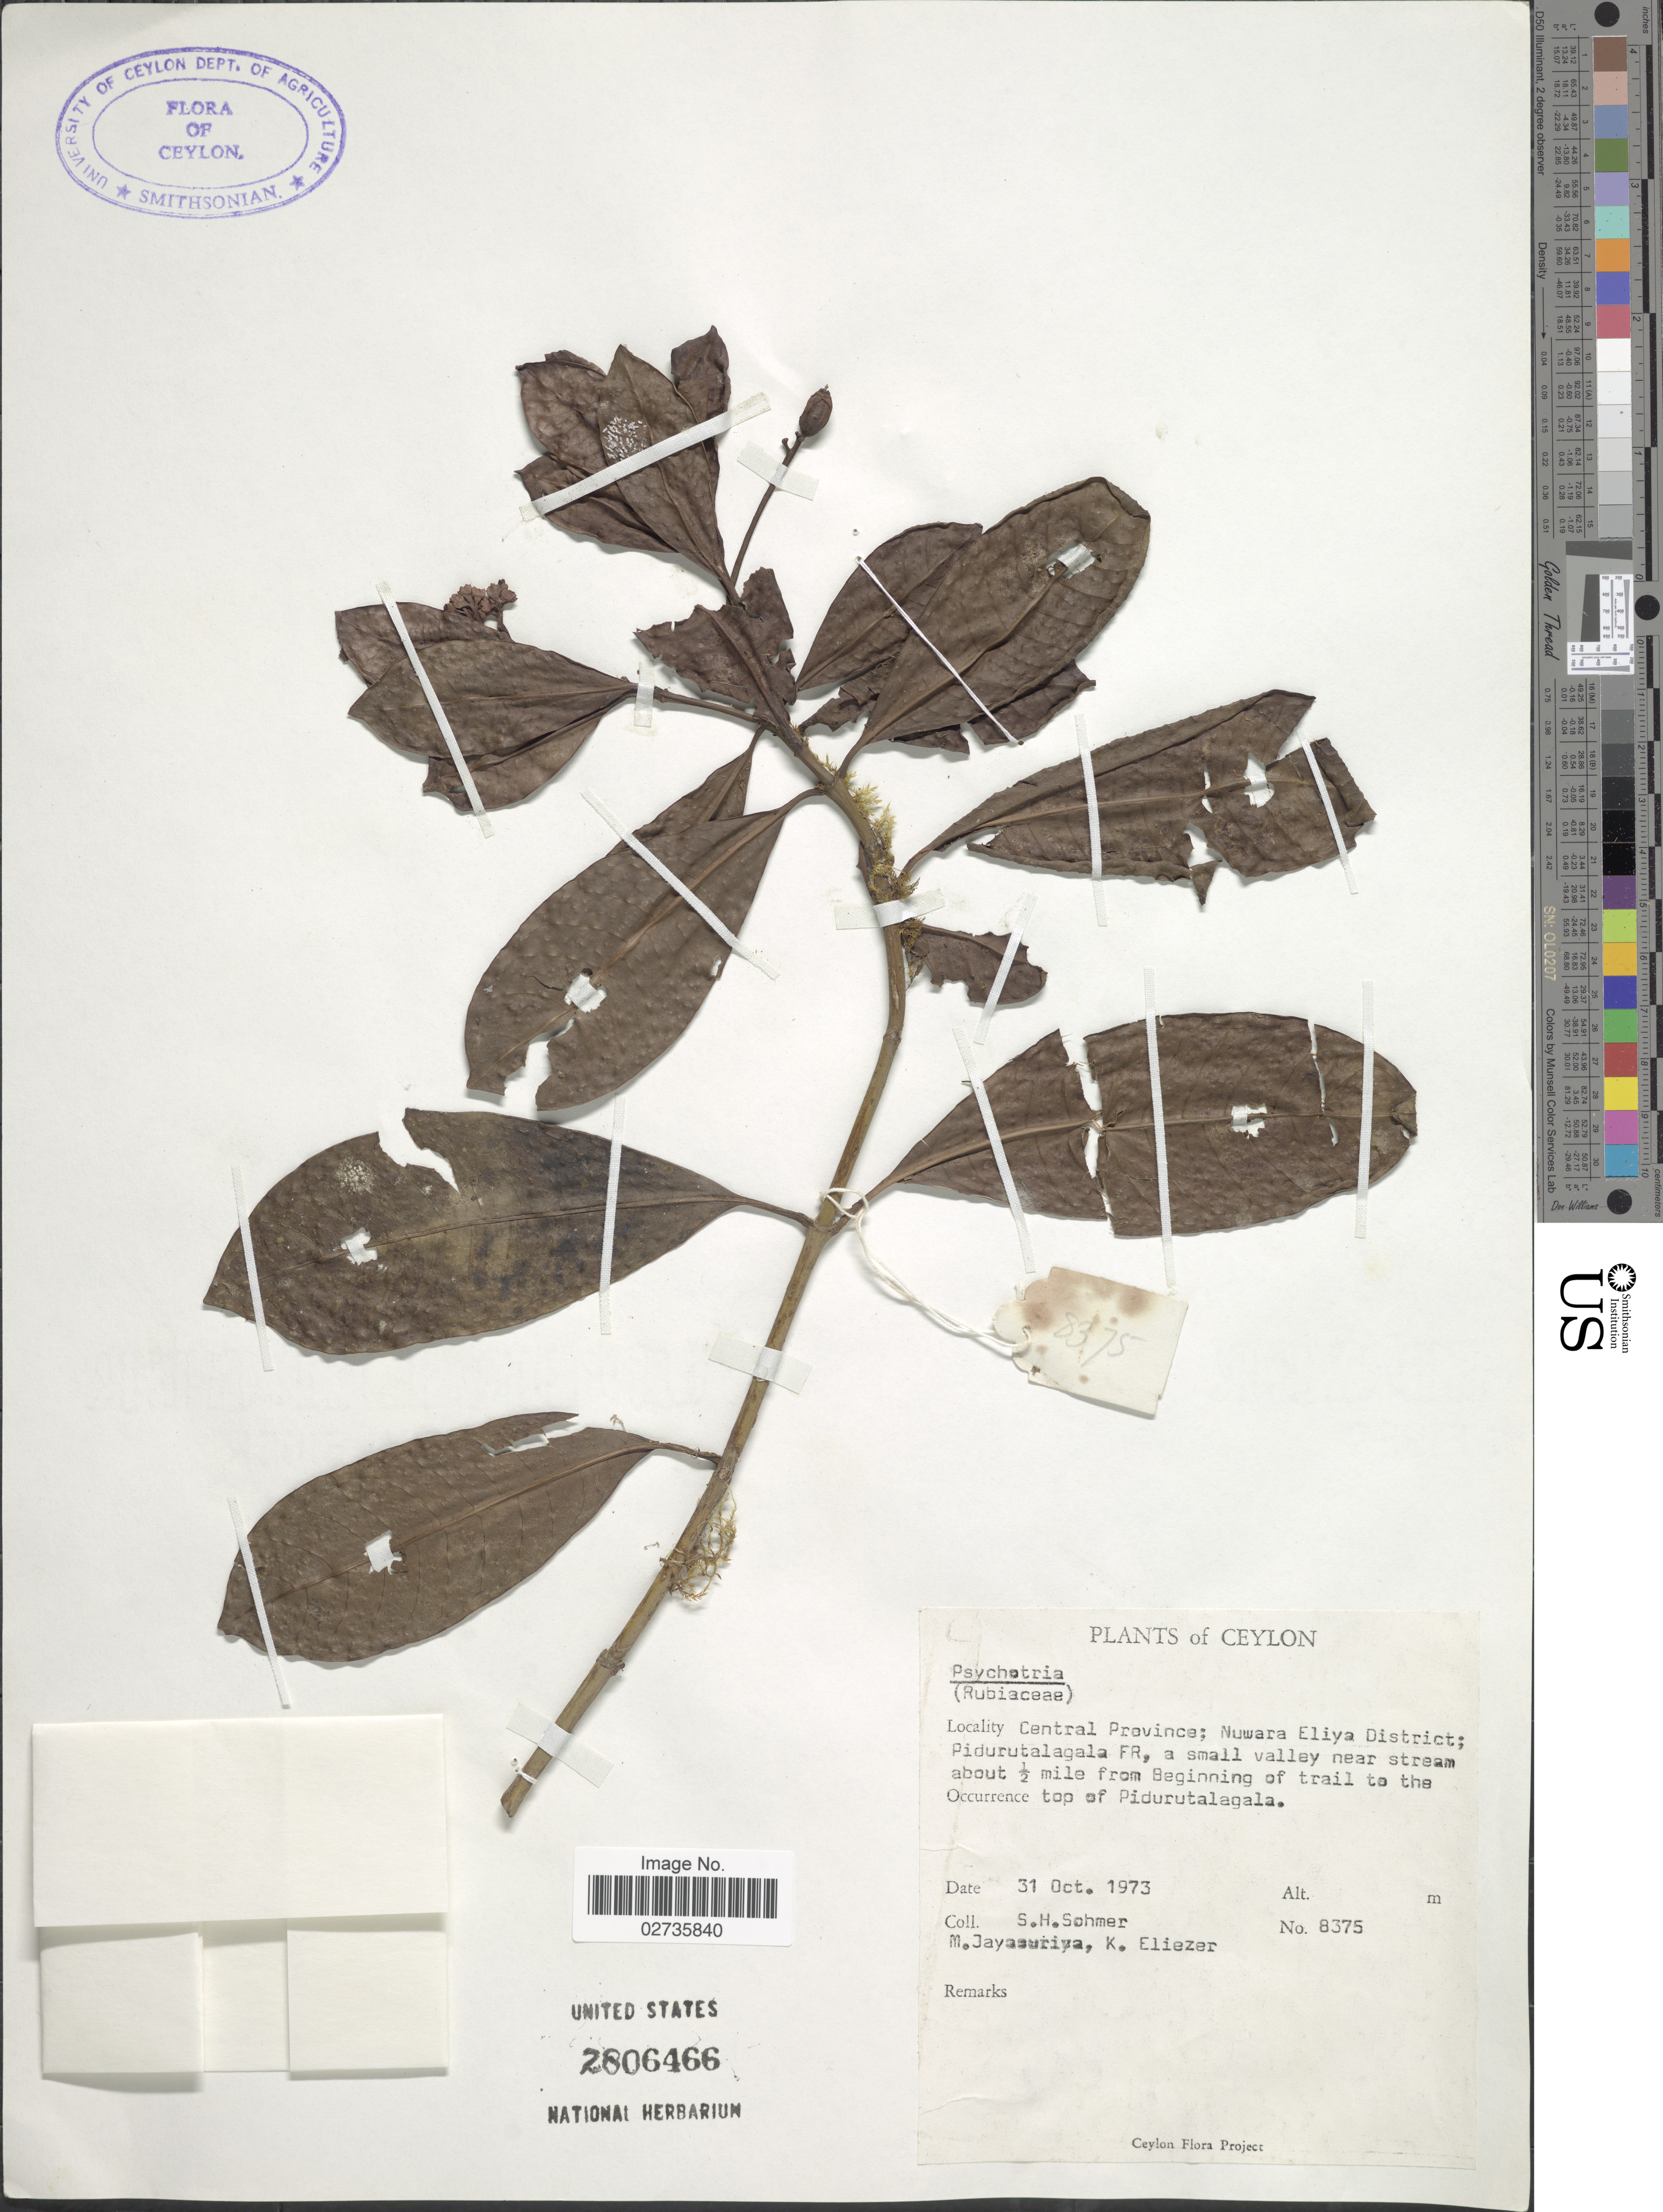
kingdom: Plantae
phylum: Tracheophyta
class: Magnoliopsida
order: Gentianales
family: Rubiaceae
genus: Psychotria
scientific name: Psychotria sp.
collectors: S. H. Sohmer, M. Jayasuriya & K. Eliezer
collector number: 8375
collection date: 1973-10-31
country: Sri Lanka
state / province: Central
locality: Ceylon; Nuwara Eliya District; Pidurutalagala FR, a small valley near stream about ½ mile from Beginning of trail to the top of Pidurutalagala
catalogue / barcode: US 2806466